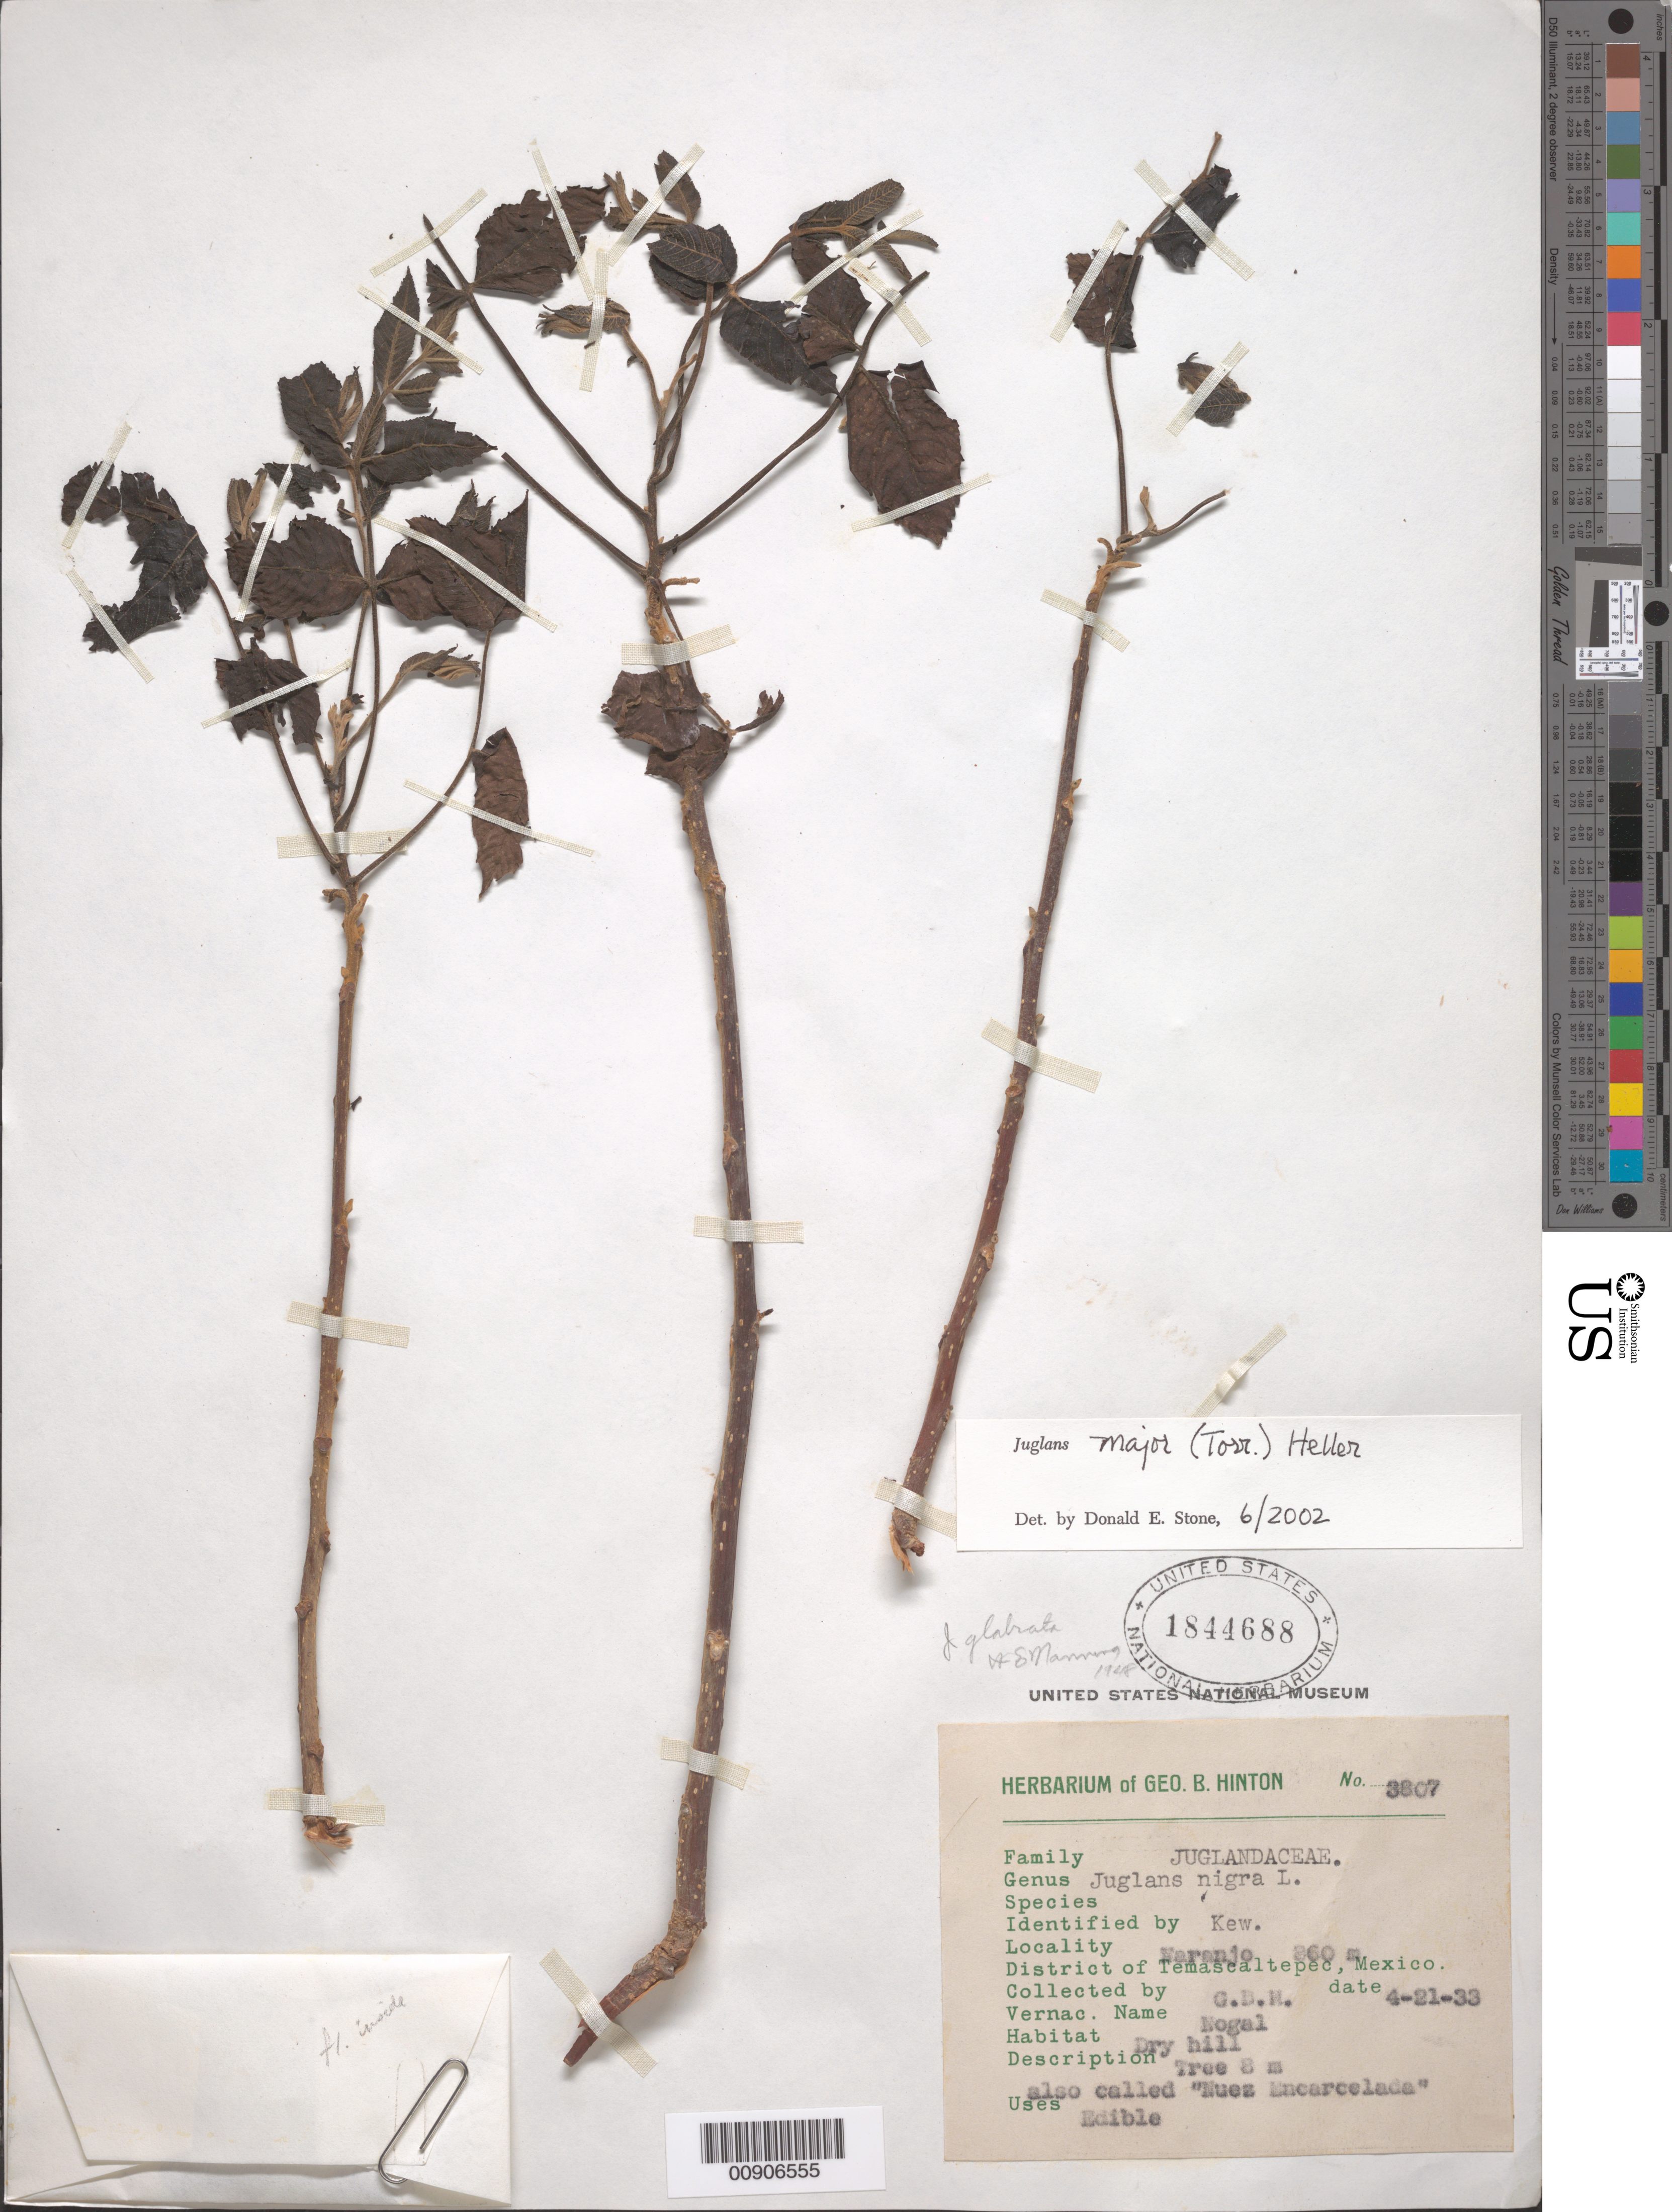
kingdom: Plantae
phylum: Tracheophyta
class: Magnoliopsida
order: Fagales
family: Juglandaceae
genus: Juglans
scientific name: Juglans major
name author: (Torr.) A. Heller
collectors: G. B. Hinton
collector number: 3807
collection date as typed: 21 Apr 1933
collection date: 1933-04-21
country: Mexico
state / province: México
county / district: Temascaltepec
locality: Naranjo, District of Temascaltepec, State of Mexico.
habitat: Dry hill.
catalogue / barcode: US 1844688